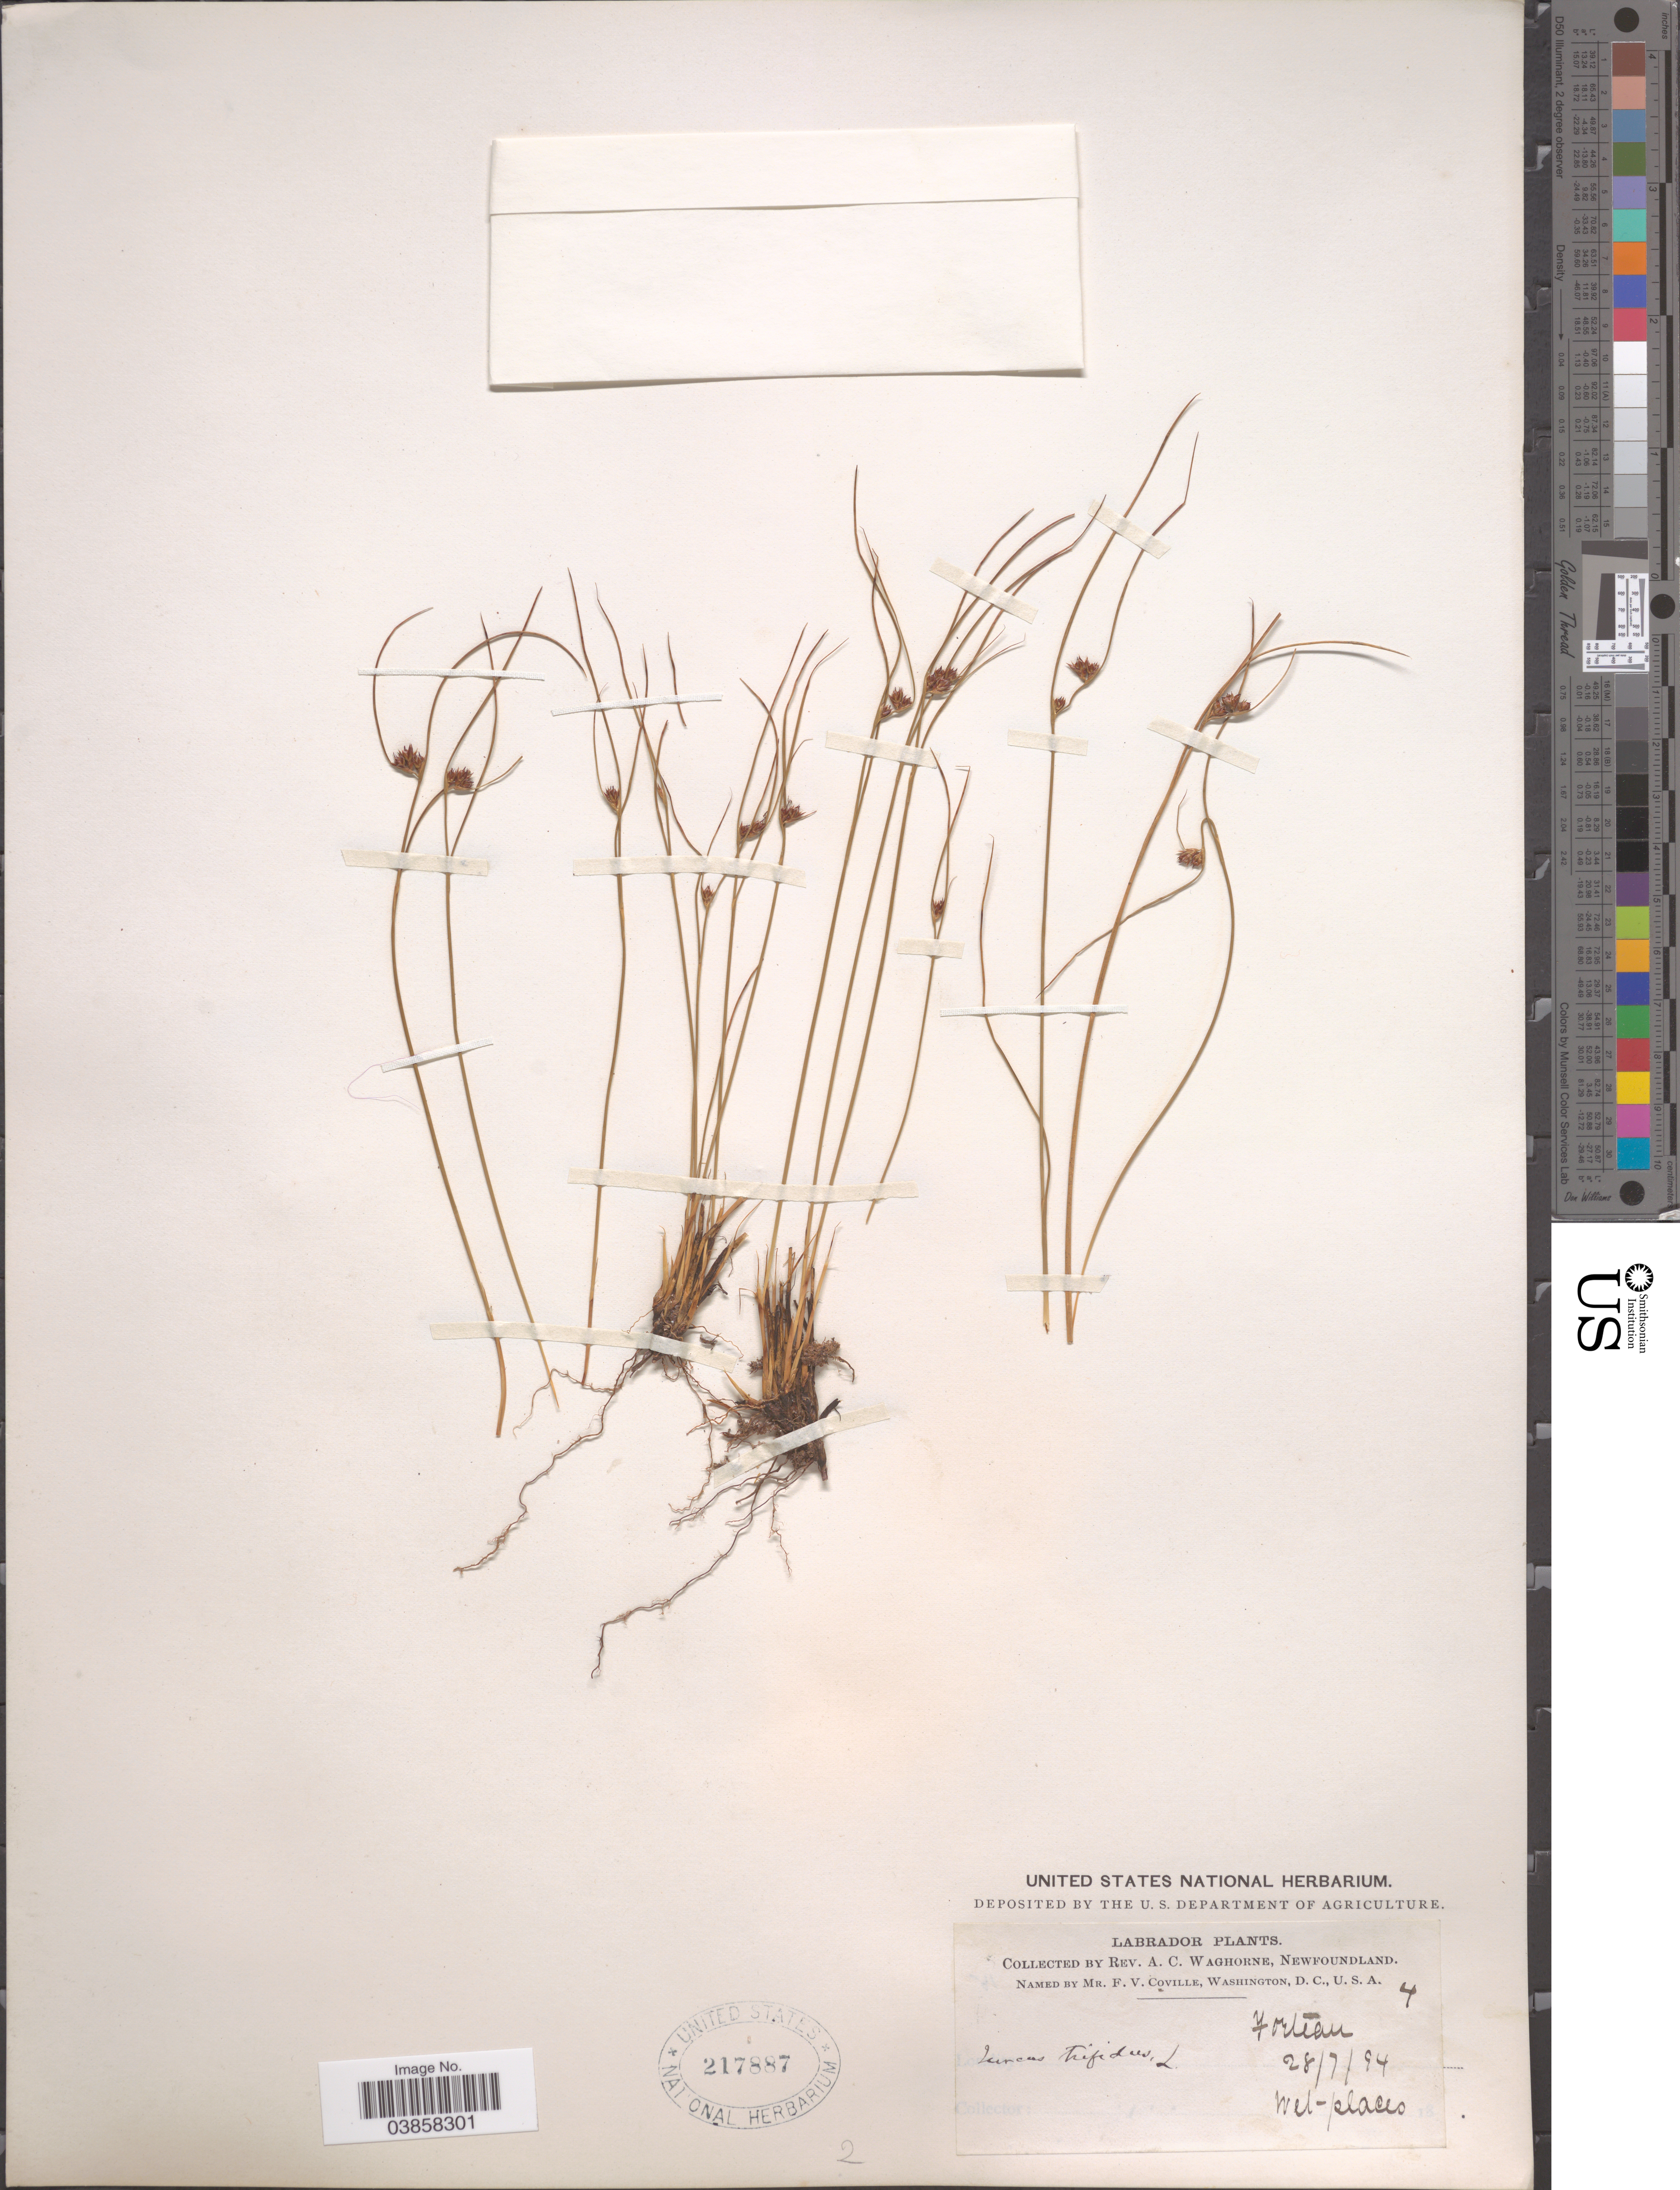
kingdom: Plantae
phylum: Tracheophyta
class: Liliopsida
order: Poales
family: Juncaceae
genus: Juncus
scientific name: Juncus trifidus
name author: L.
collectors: A. Waghorne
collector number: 4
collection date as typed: Transcribed d/m/y: 28/7/94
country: Canada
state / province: Newfoundland and Labrador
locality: Labrador. Forteau.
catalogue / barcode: US 217887